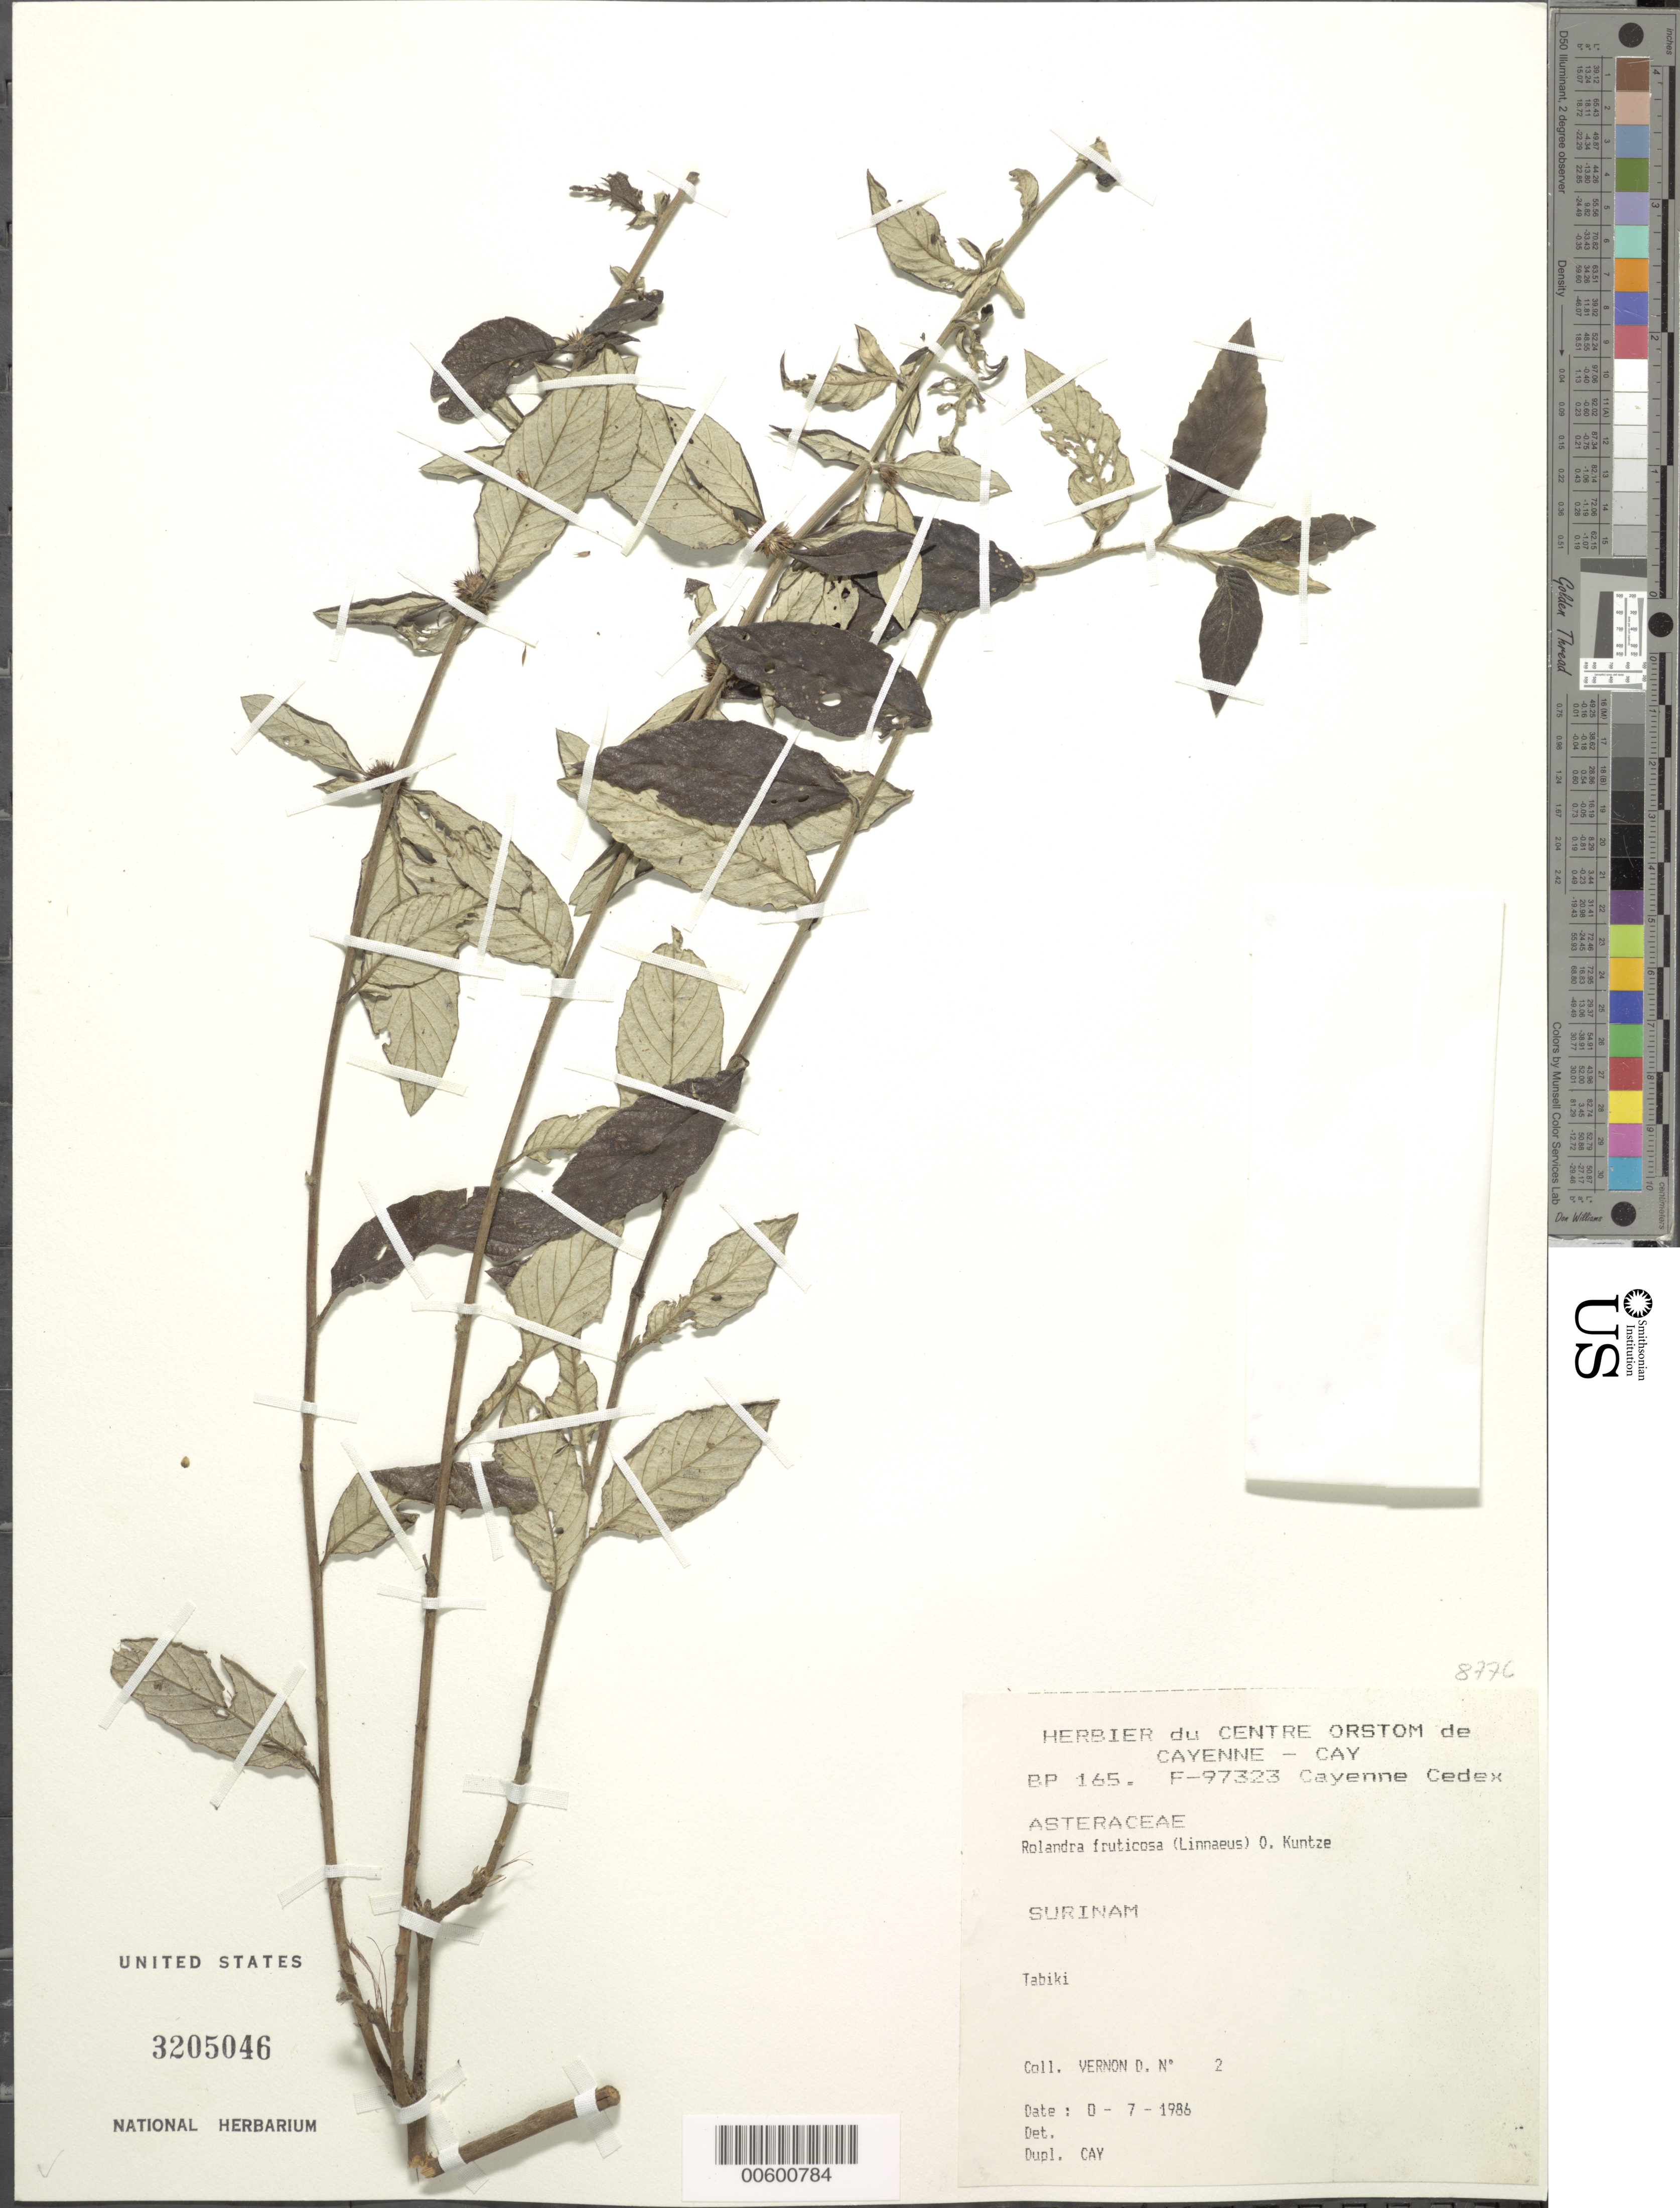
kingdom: Plantae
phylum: Tracheophyta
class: Magnoliopsida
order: Asterales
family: Asteraceae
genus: Rolandra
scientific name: Rolandra fruticosa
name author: (L.) Kuntze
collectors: D. Vernon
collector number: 2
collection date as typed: Jul-86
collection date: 1986-07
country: Suriname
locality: Tabiki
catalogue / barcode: US 3205046